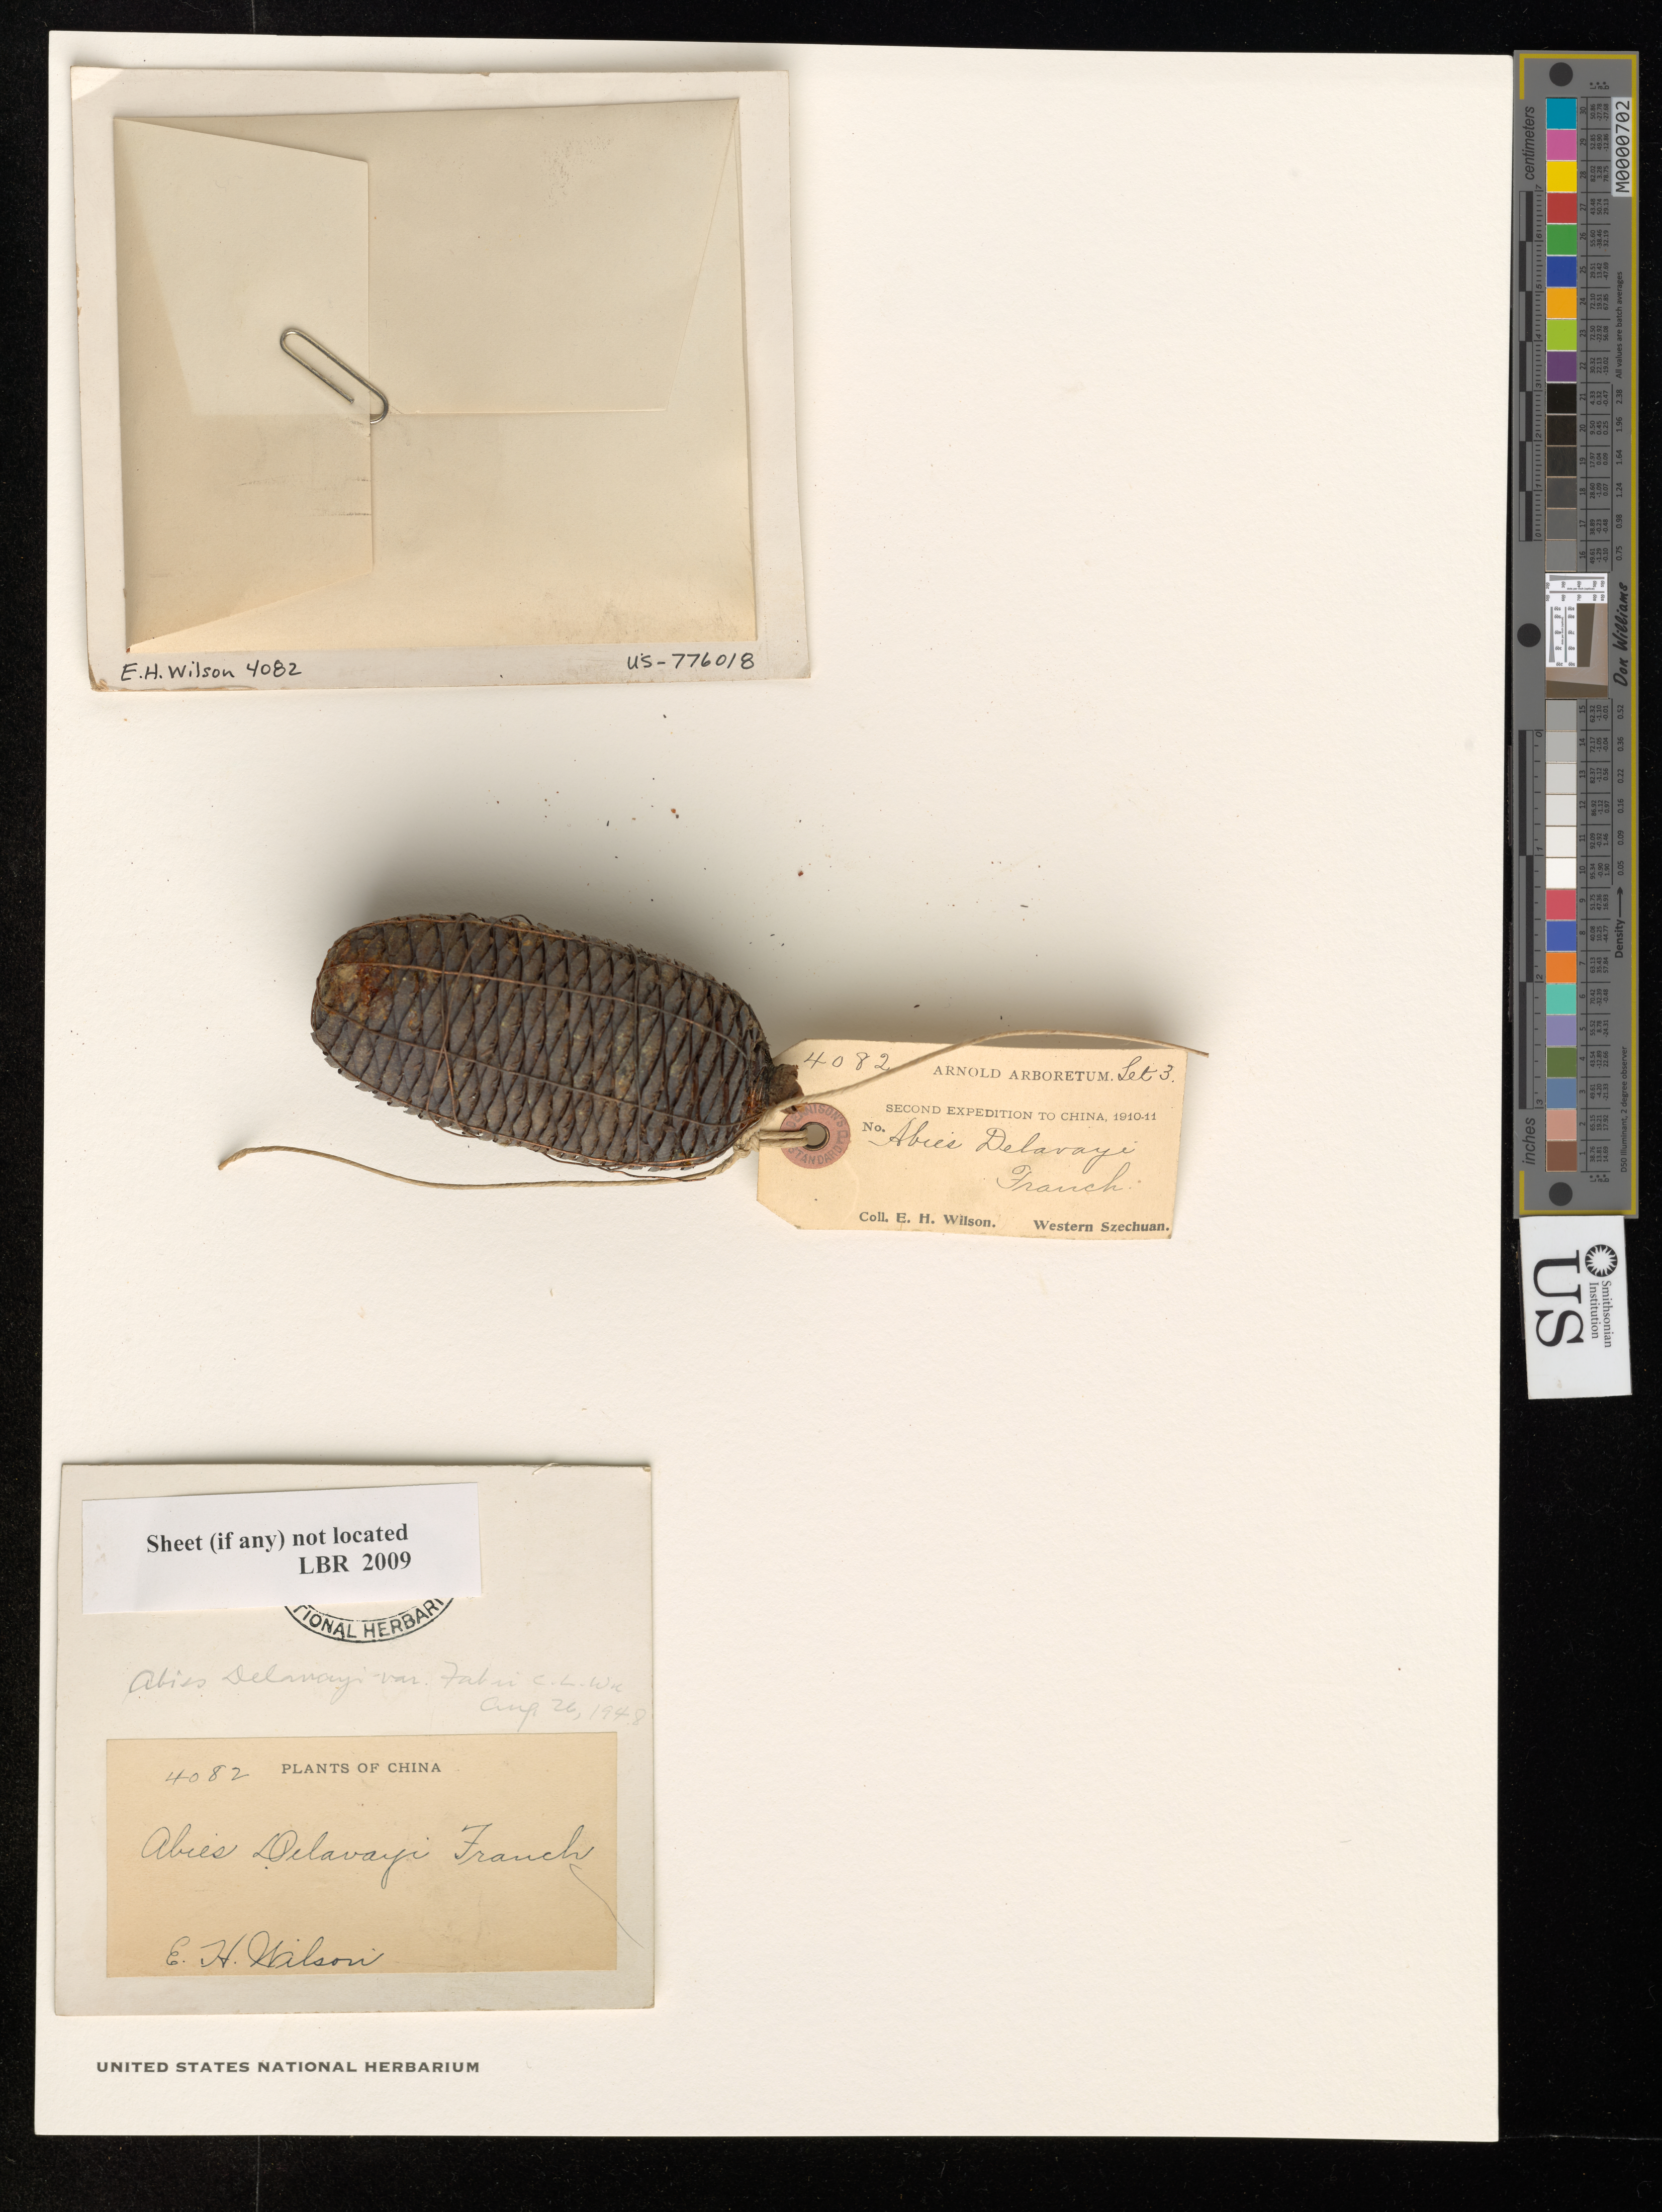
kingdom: Plantae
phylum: Tracheophyta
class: Pinopsida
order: Pinales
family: Pinaceae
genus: Abies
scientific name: Abies delavayi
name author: Franch.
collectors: E. H. Wilson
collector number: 4082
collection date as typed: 1910 to -- --- 1911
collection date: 1910/1911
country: China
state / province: Sichuan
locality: Western Szechuan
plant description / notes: USNH 776018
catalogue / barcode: US 776018